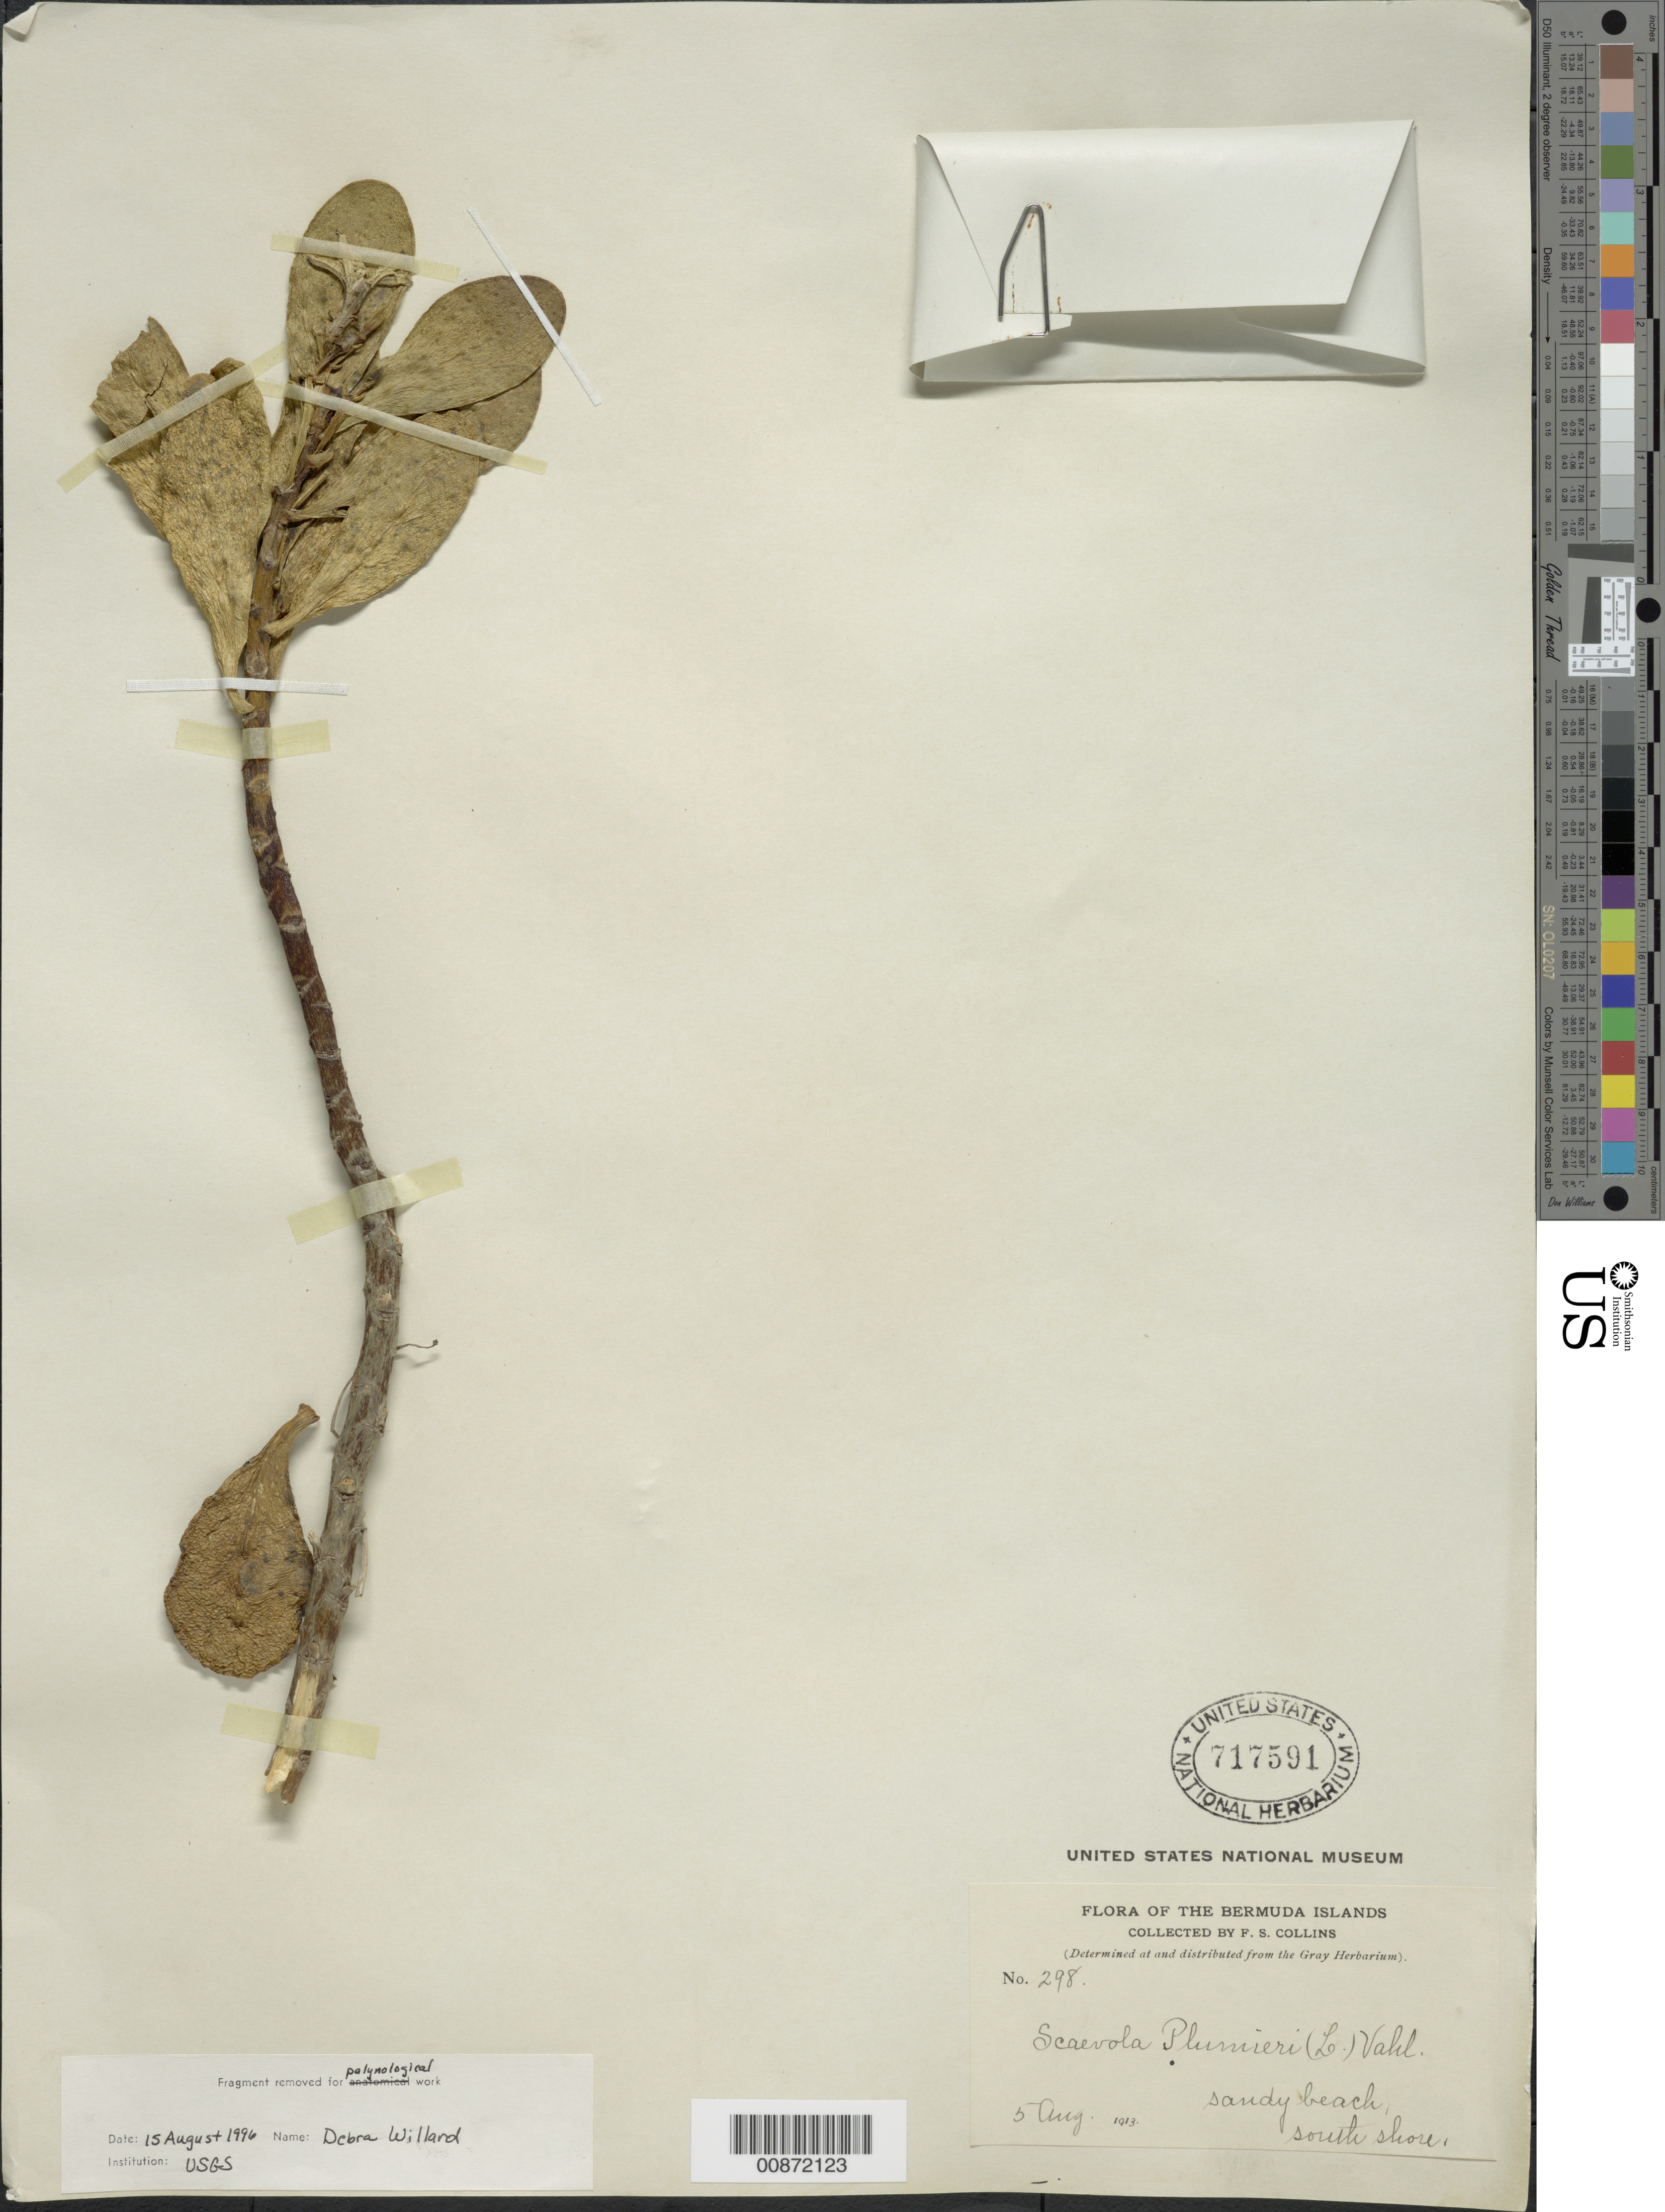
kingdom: Plantae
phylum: Tracheophyta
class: Magnoliopsida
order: Asterales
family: Goodeniaceae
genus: Scaevola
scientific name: Scaevola plumieri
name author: (L.) Vahl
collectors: F. Collins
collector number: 298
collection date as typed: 05 Aug 1913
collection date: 1913-08-05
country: Bermuda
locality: South shore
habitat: Sandy beach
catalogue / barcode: US 717591